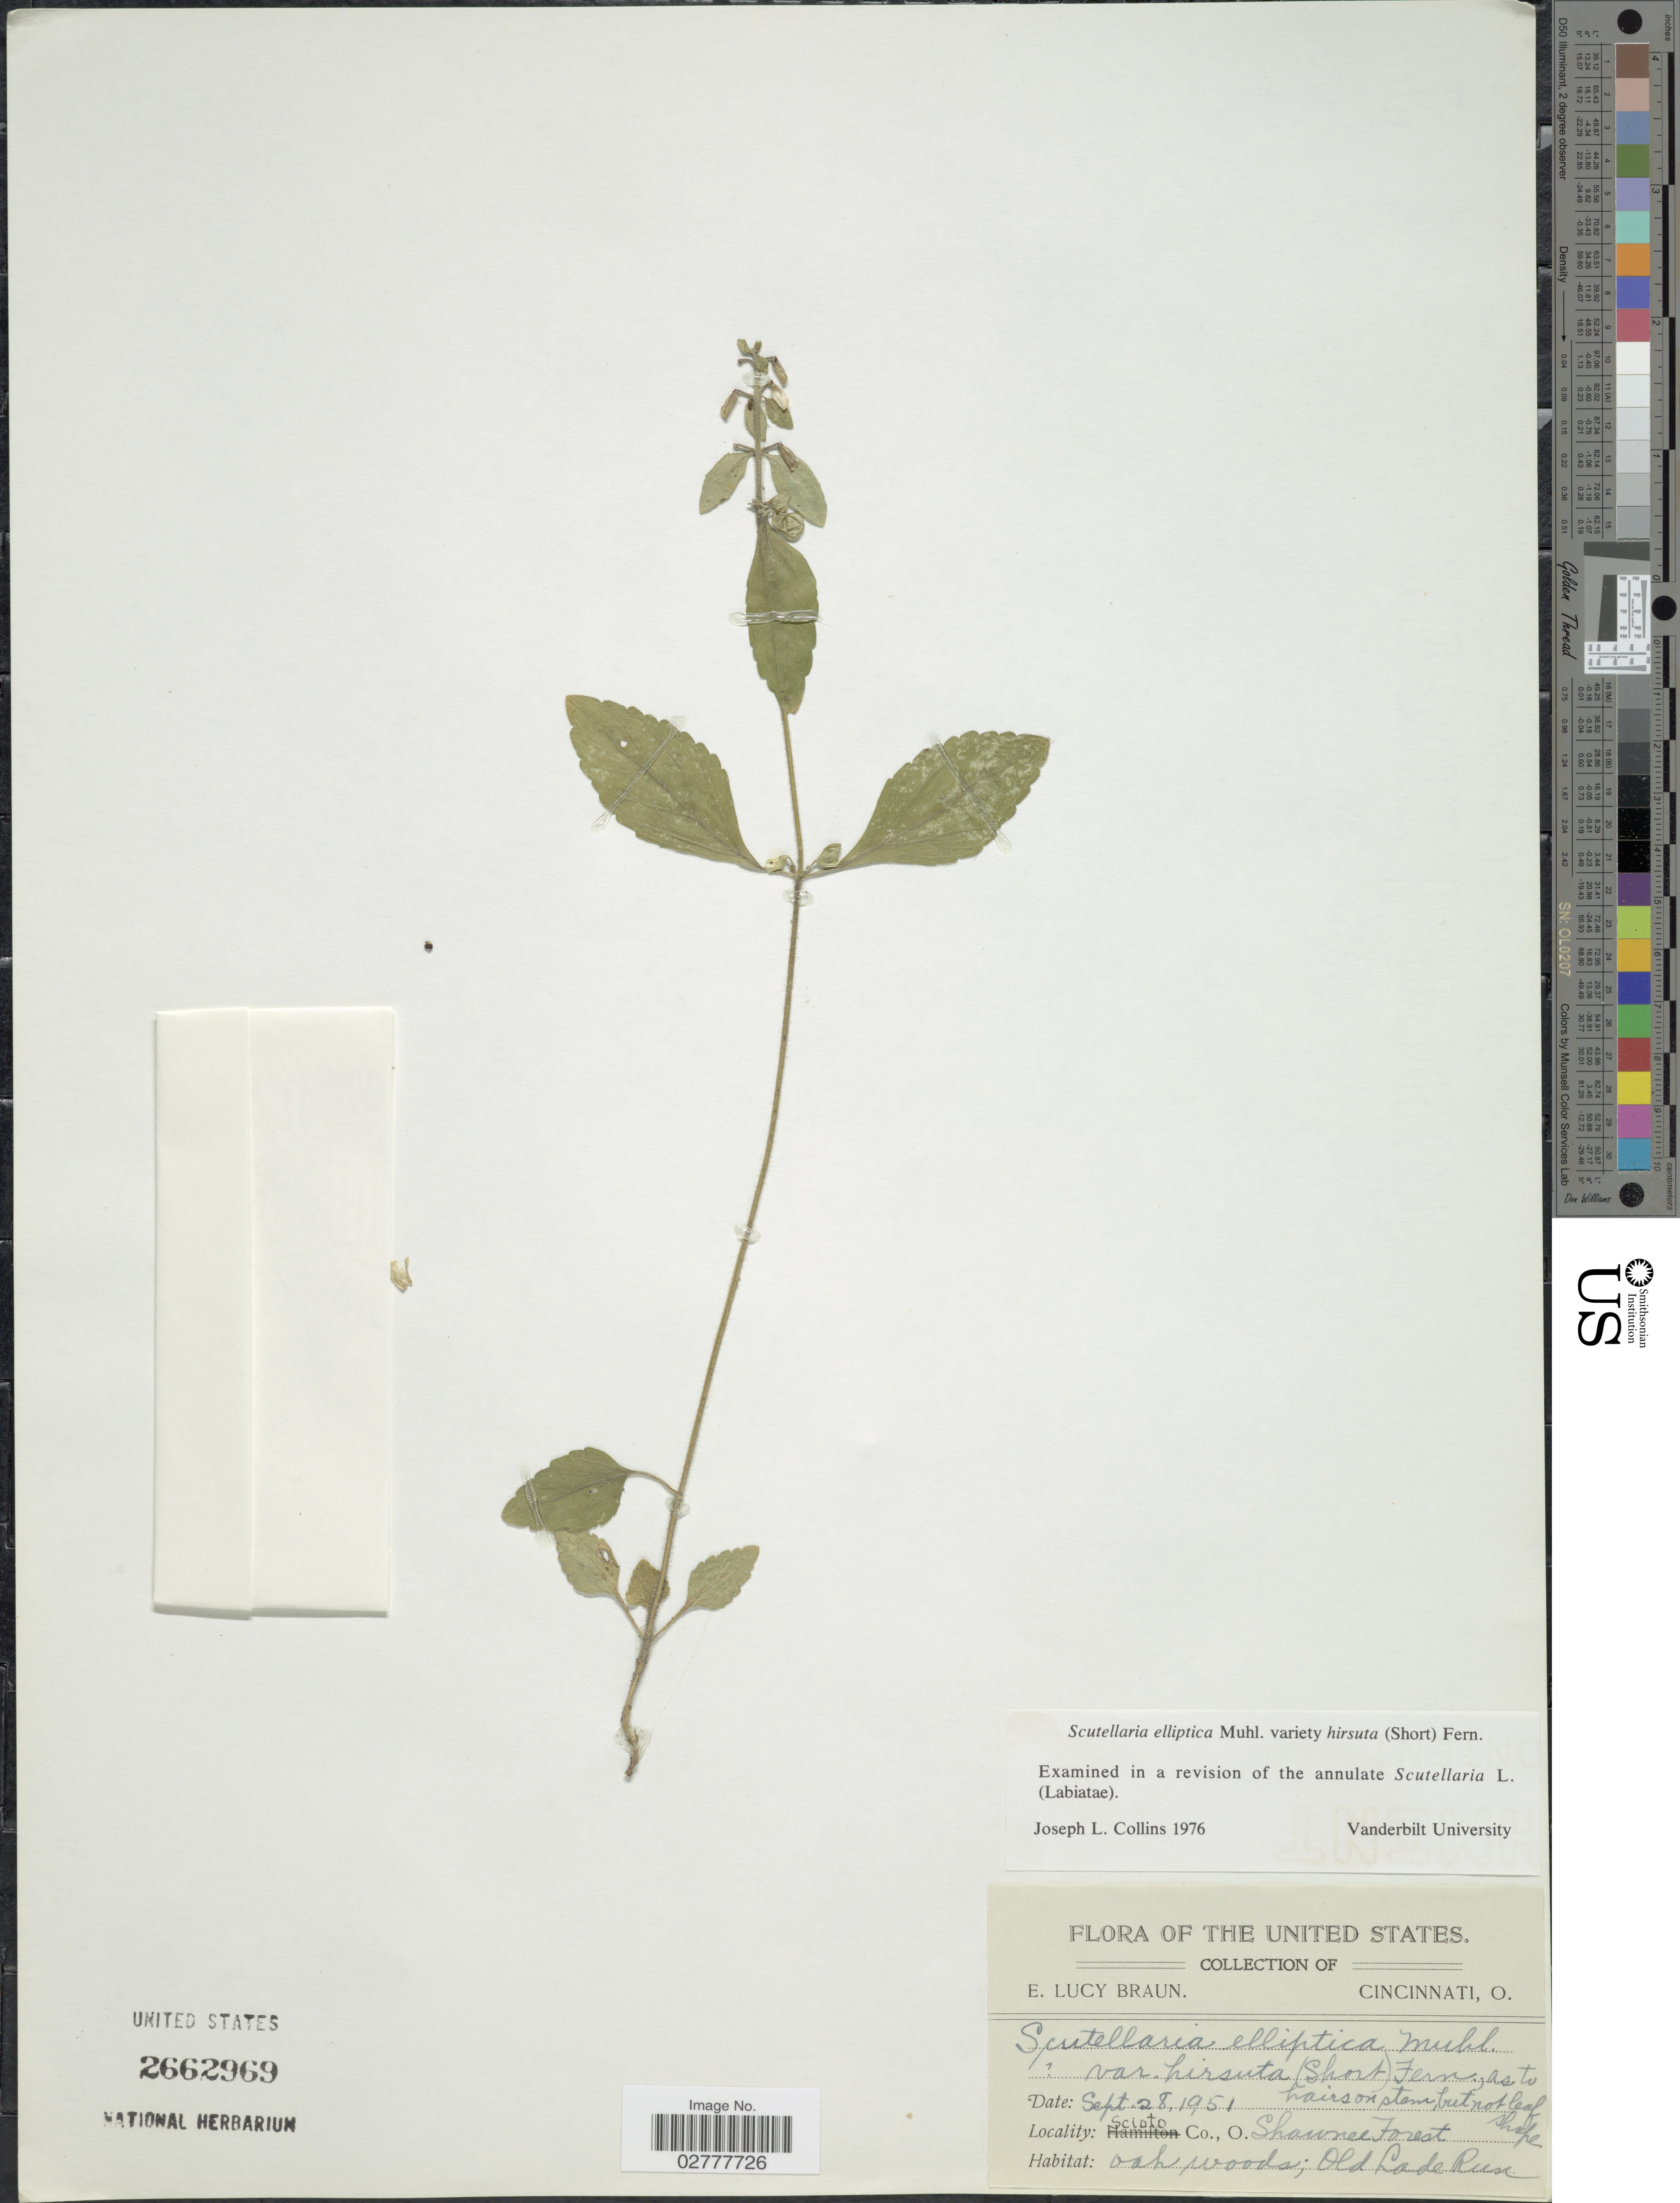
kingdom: Plantae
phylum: Tracheophyta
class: Magnoliopsida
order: Lamiales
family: Lamiaceae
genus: Scutellaria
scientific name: Scutellaria elliptica var. hirsuta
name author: (A. Gray) Fernald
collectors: E. L. Braun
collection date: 1951-09-28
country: United States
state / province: Ohio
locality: Scioto Co., O. Shawnee Forest, Oah Woods, Old Lade Run.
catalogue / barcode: US 2662969